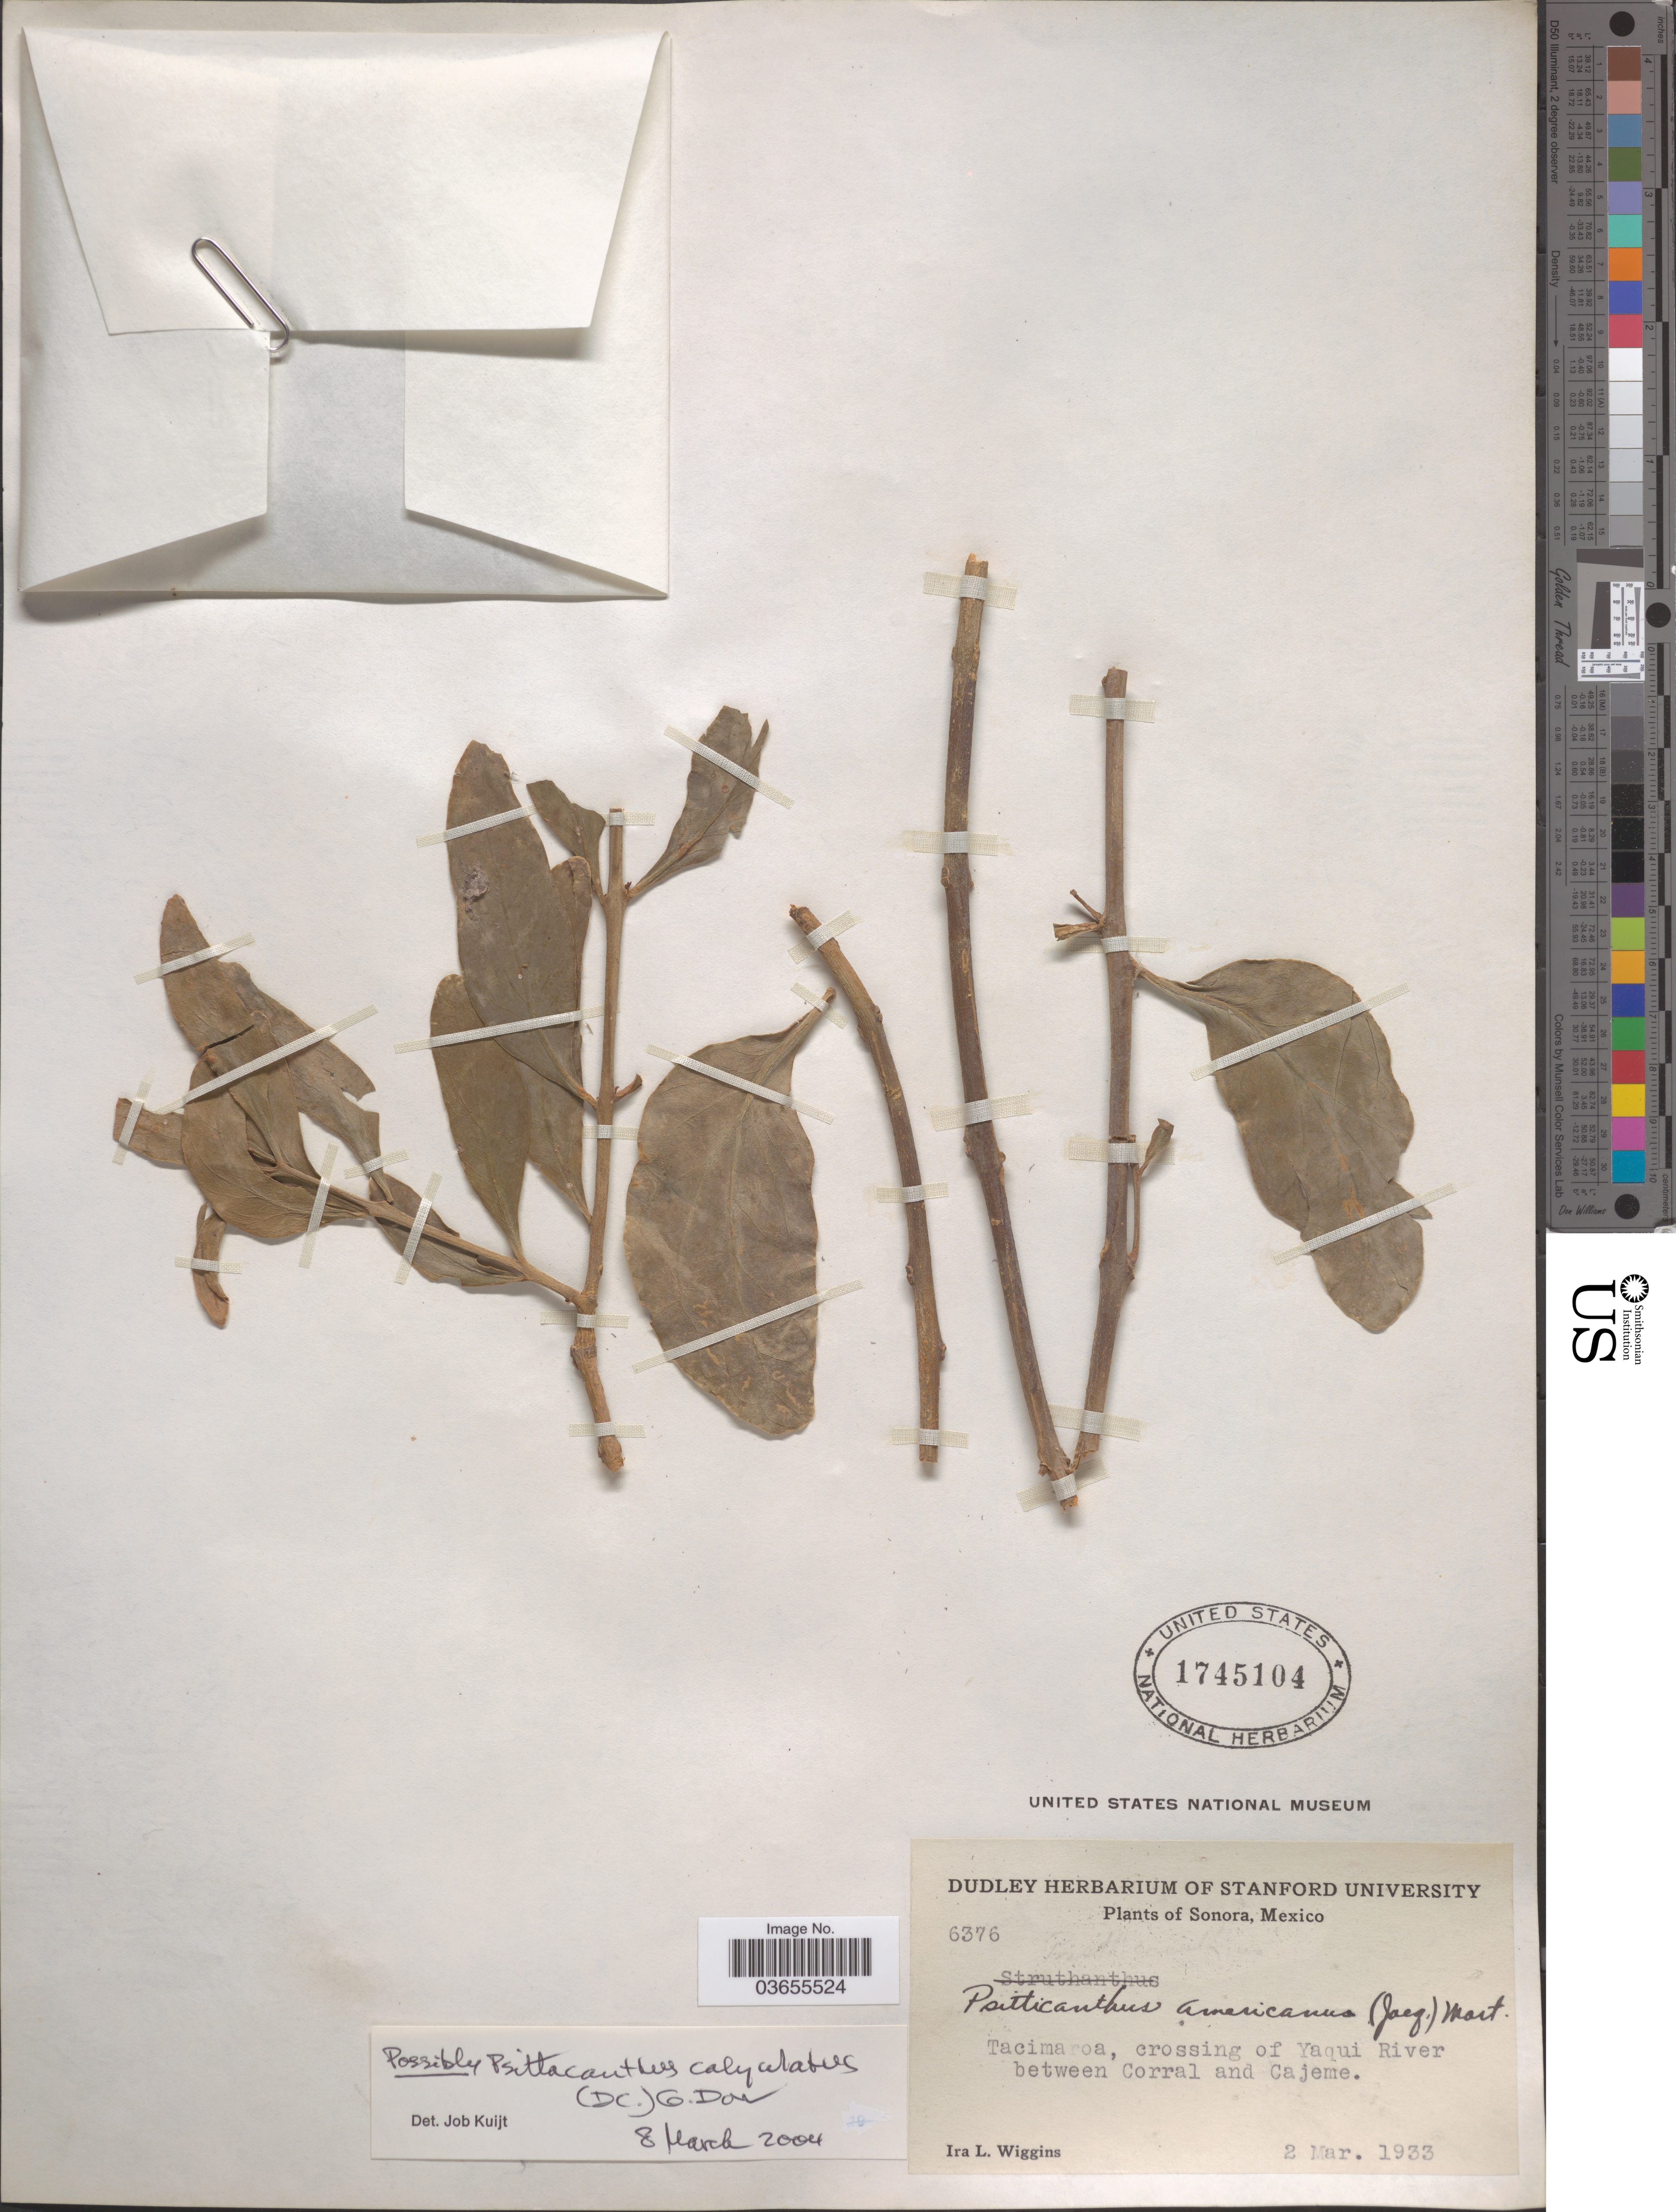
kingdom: Plantae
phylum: Tracheophyta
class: Magnoliopsida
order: Santalales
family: Loranthaceae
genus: Psittacanthus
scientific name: Psittacanthus calyculatus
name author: (DC.) G. Don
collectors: I. L. Wiggins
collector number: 6376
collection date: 1933-03-02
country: Mexico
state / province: Sonora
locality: Tacimaroa, crossing of Yaqui River between Corral and Cajeme.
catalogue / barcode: US 1745104